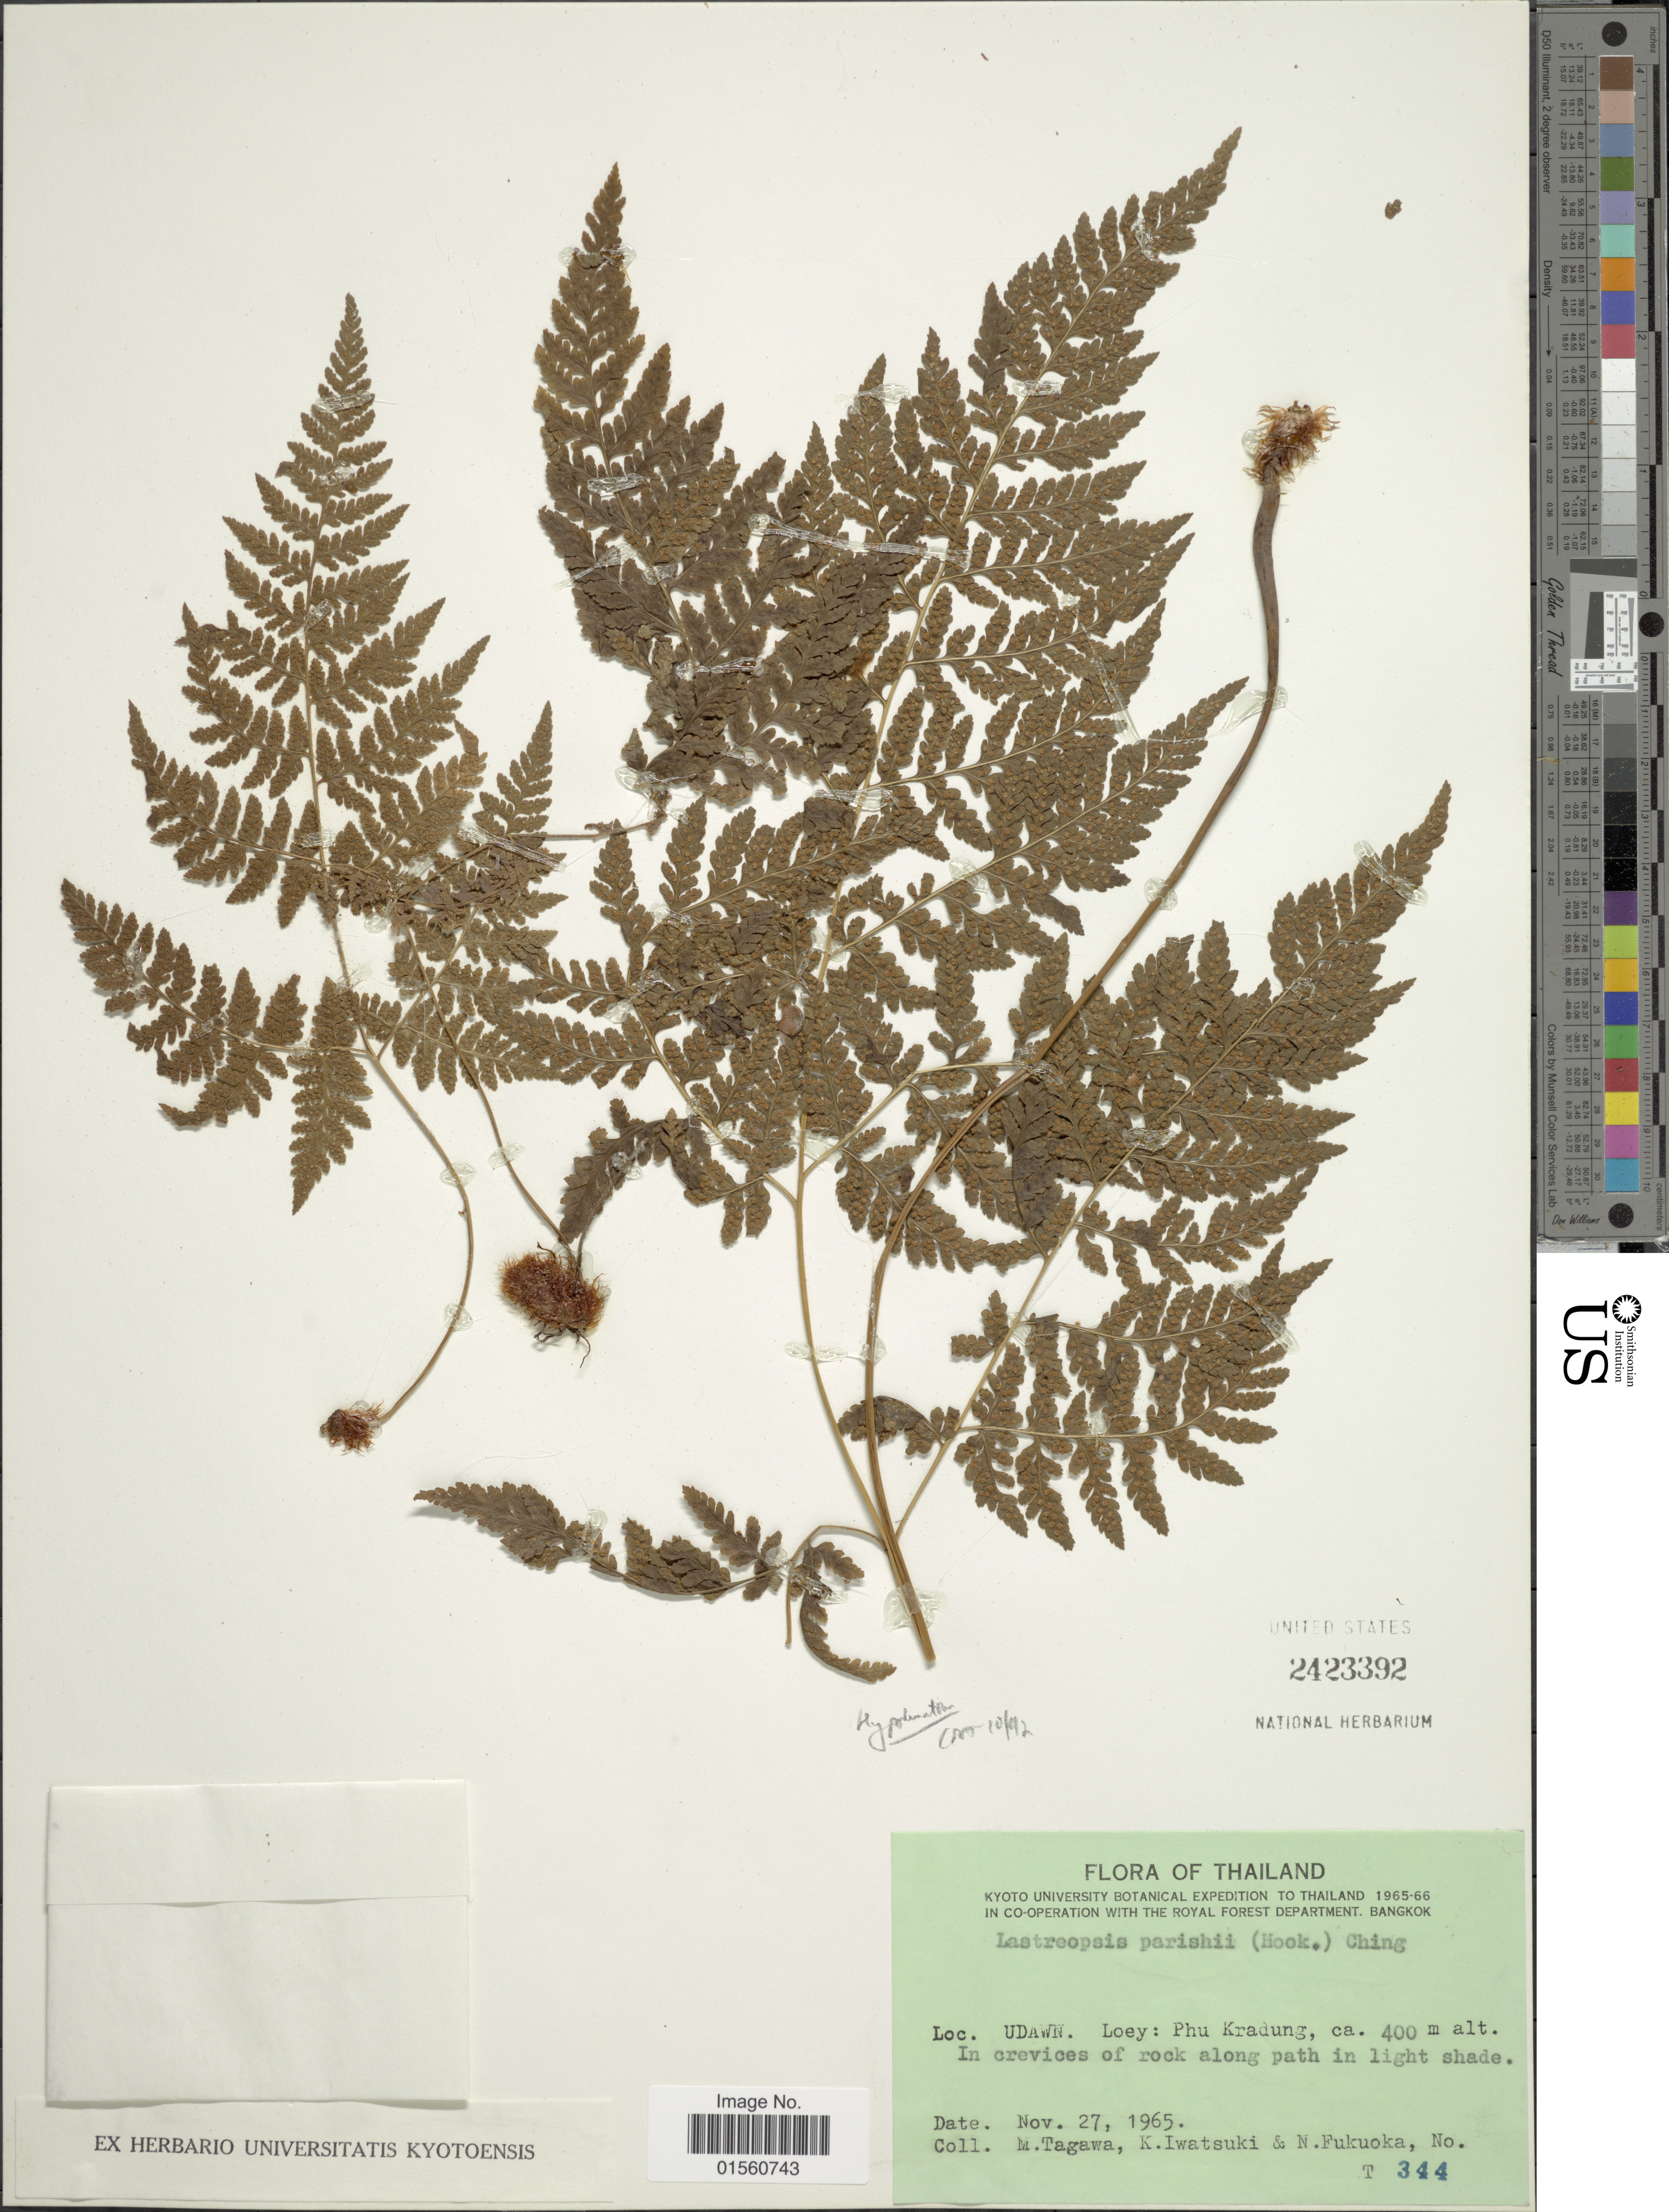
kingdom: Plantae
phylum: Tracheophyta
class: Polypodiopsida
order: Polypodiales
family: Dryopteridaceae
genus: Lastreopsis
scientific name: Lastreopsis parrishii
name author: (Hook.) Ching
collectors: M. Tagawa, K. Iwatsuki & N. Fukuoka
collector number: T 344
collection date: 1965-11-27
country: Thailand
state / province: Loei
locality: Udawn. Loey: Phu Kardung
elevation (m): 400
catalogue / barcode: US 2423392